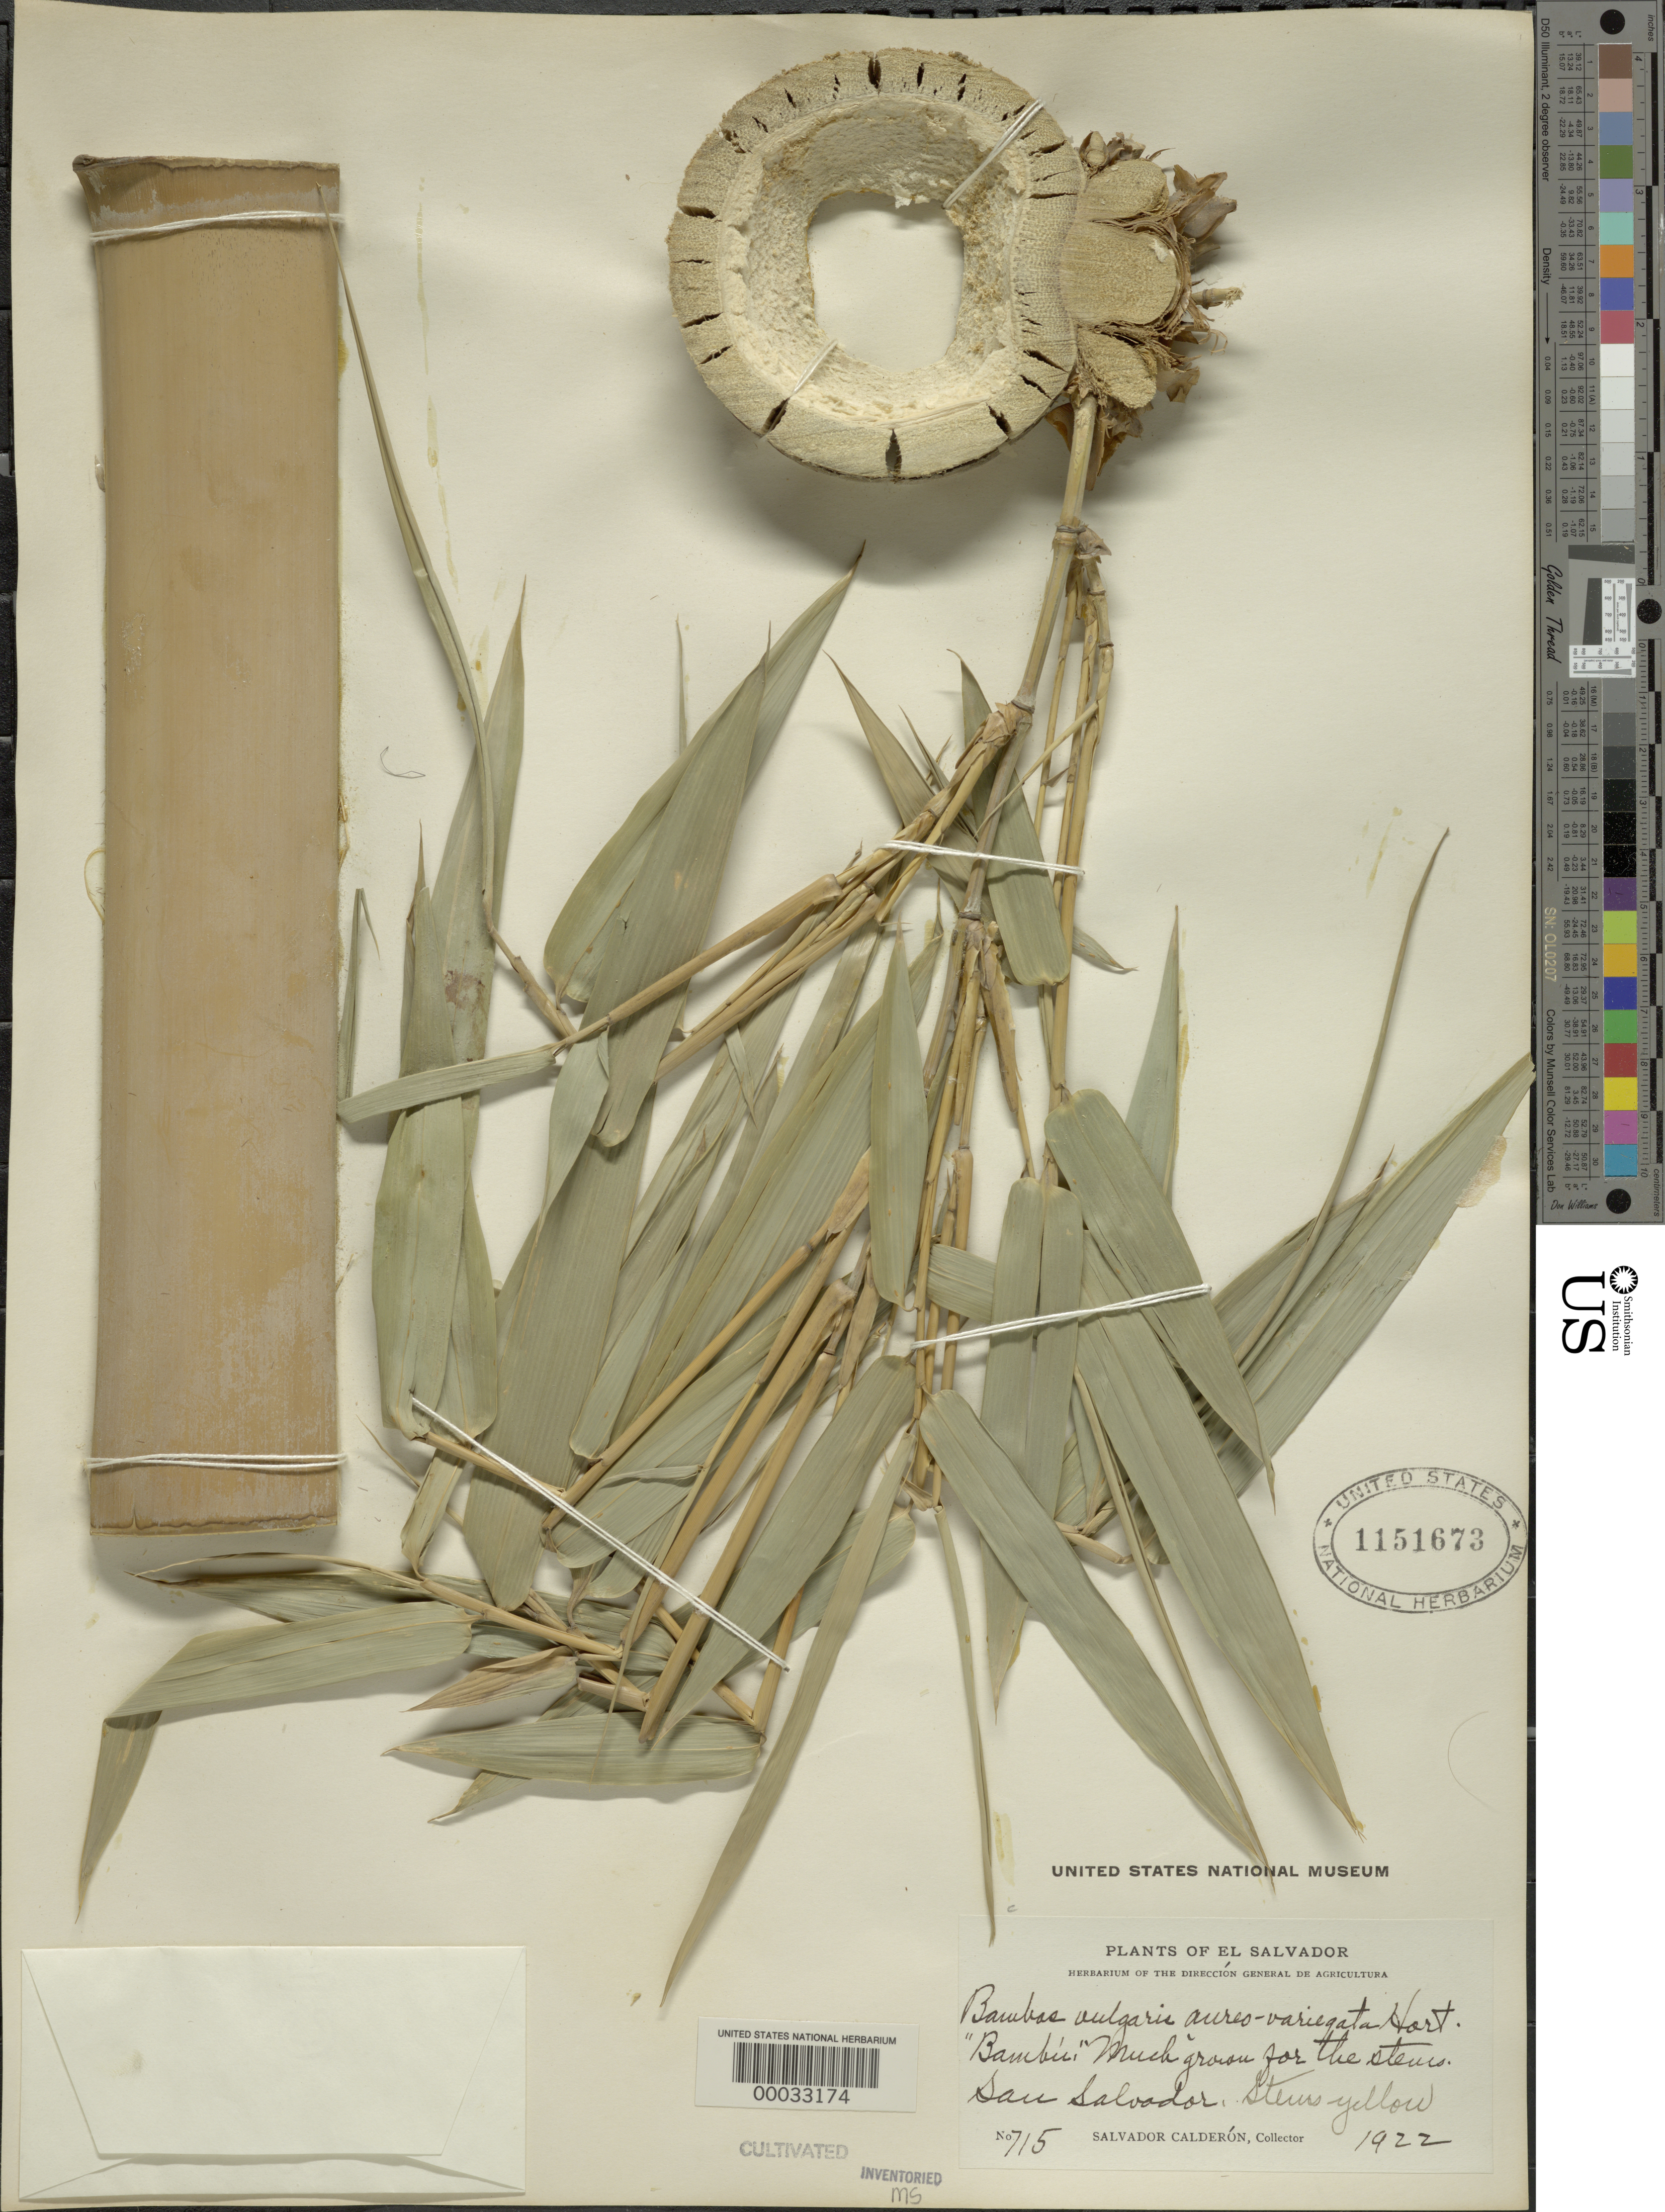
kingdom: Plantae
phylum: Tracheophyta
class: Liliopsida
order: Poales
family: Poaceae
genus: Bambusa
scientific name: Bambusa vulgaris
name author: Schrad. ex J.C. Wendl.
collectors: S. Calderón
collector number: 715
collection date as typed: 1922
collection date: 1922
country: El Salvador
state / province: San Salvador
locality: San salvador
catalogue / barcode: US 1151673